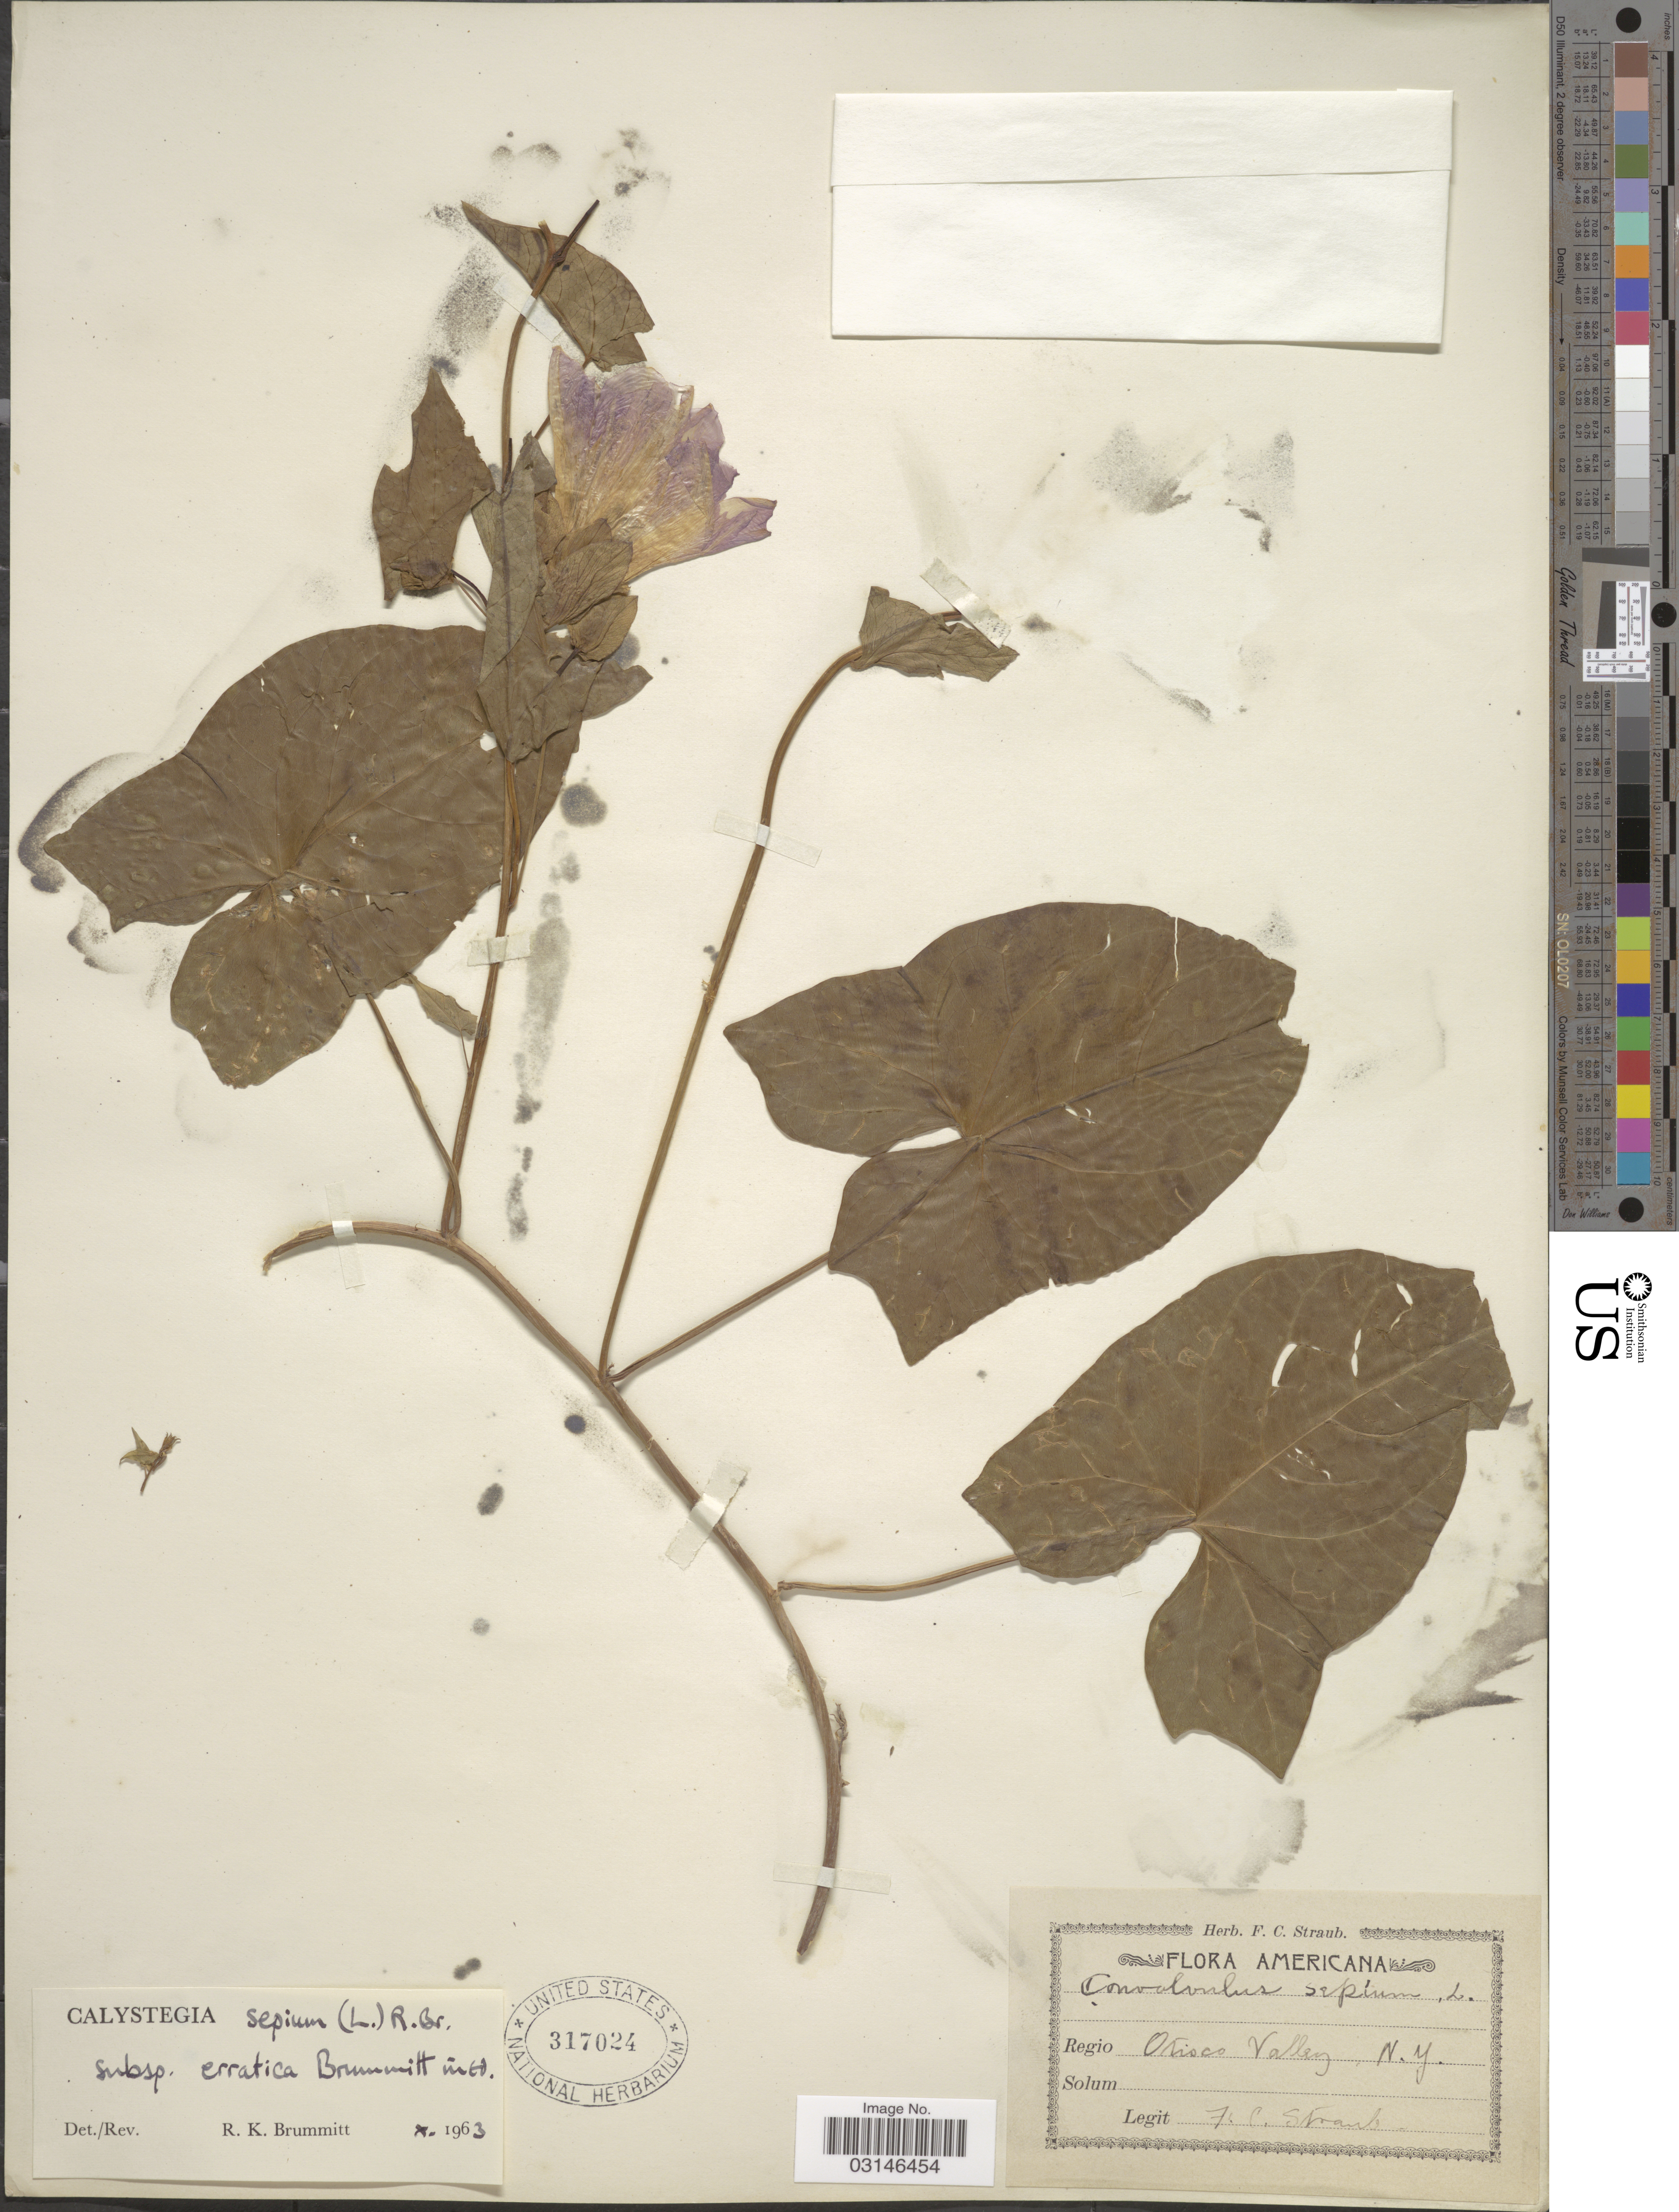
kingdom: Plantae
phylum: Tracheophyta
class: Magnoliopsida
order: Solanales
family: Convolvulaceae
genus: Calystegia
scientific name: Calystegia sepium subsp. erratica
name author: Brummitt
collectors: F. Straub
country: United States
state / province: New York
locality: Otisco Valley, N.Y.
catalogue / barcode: US 317024